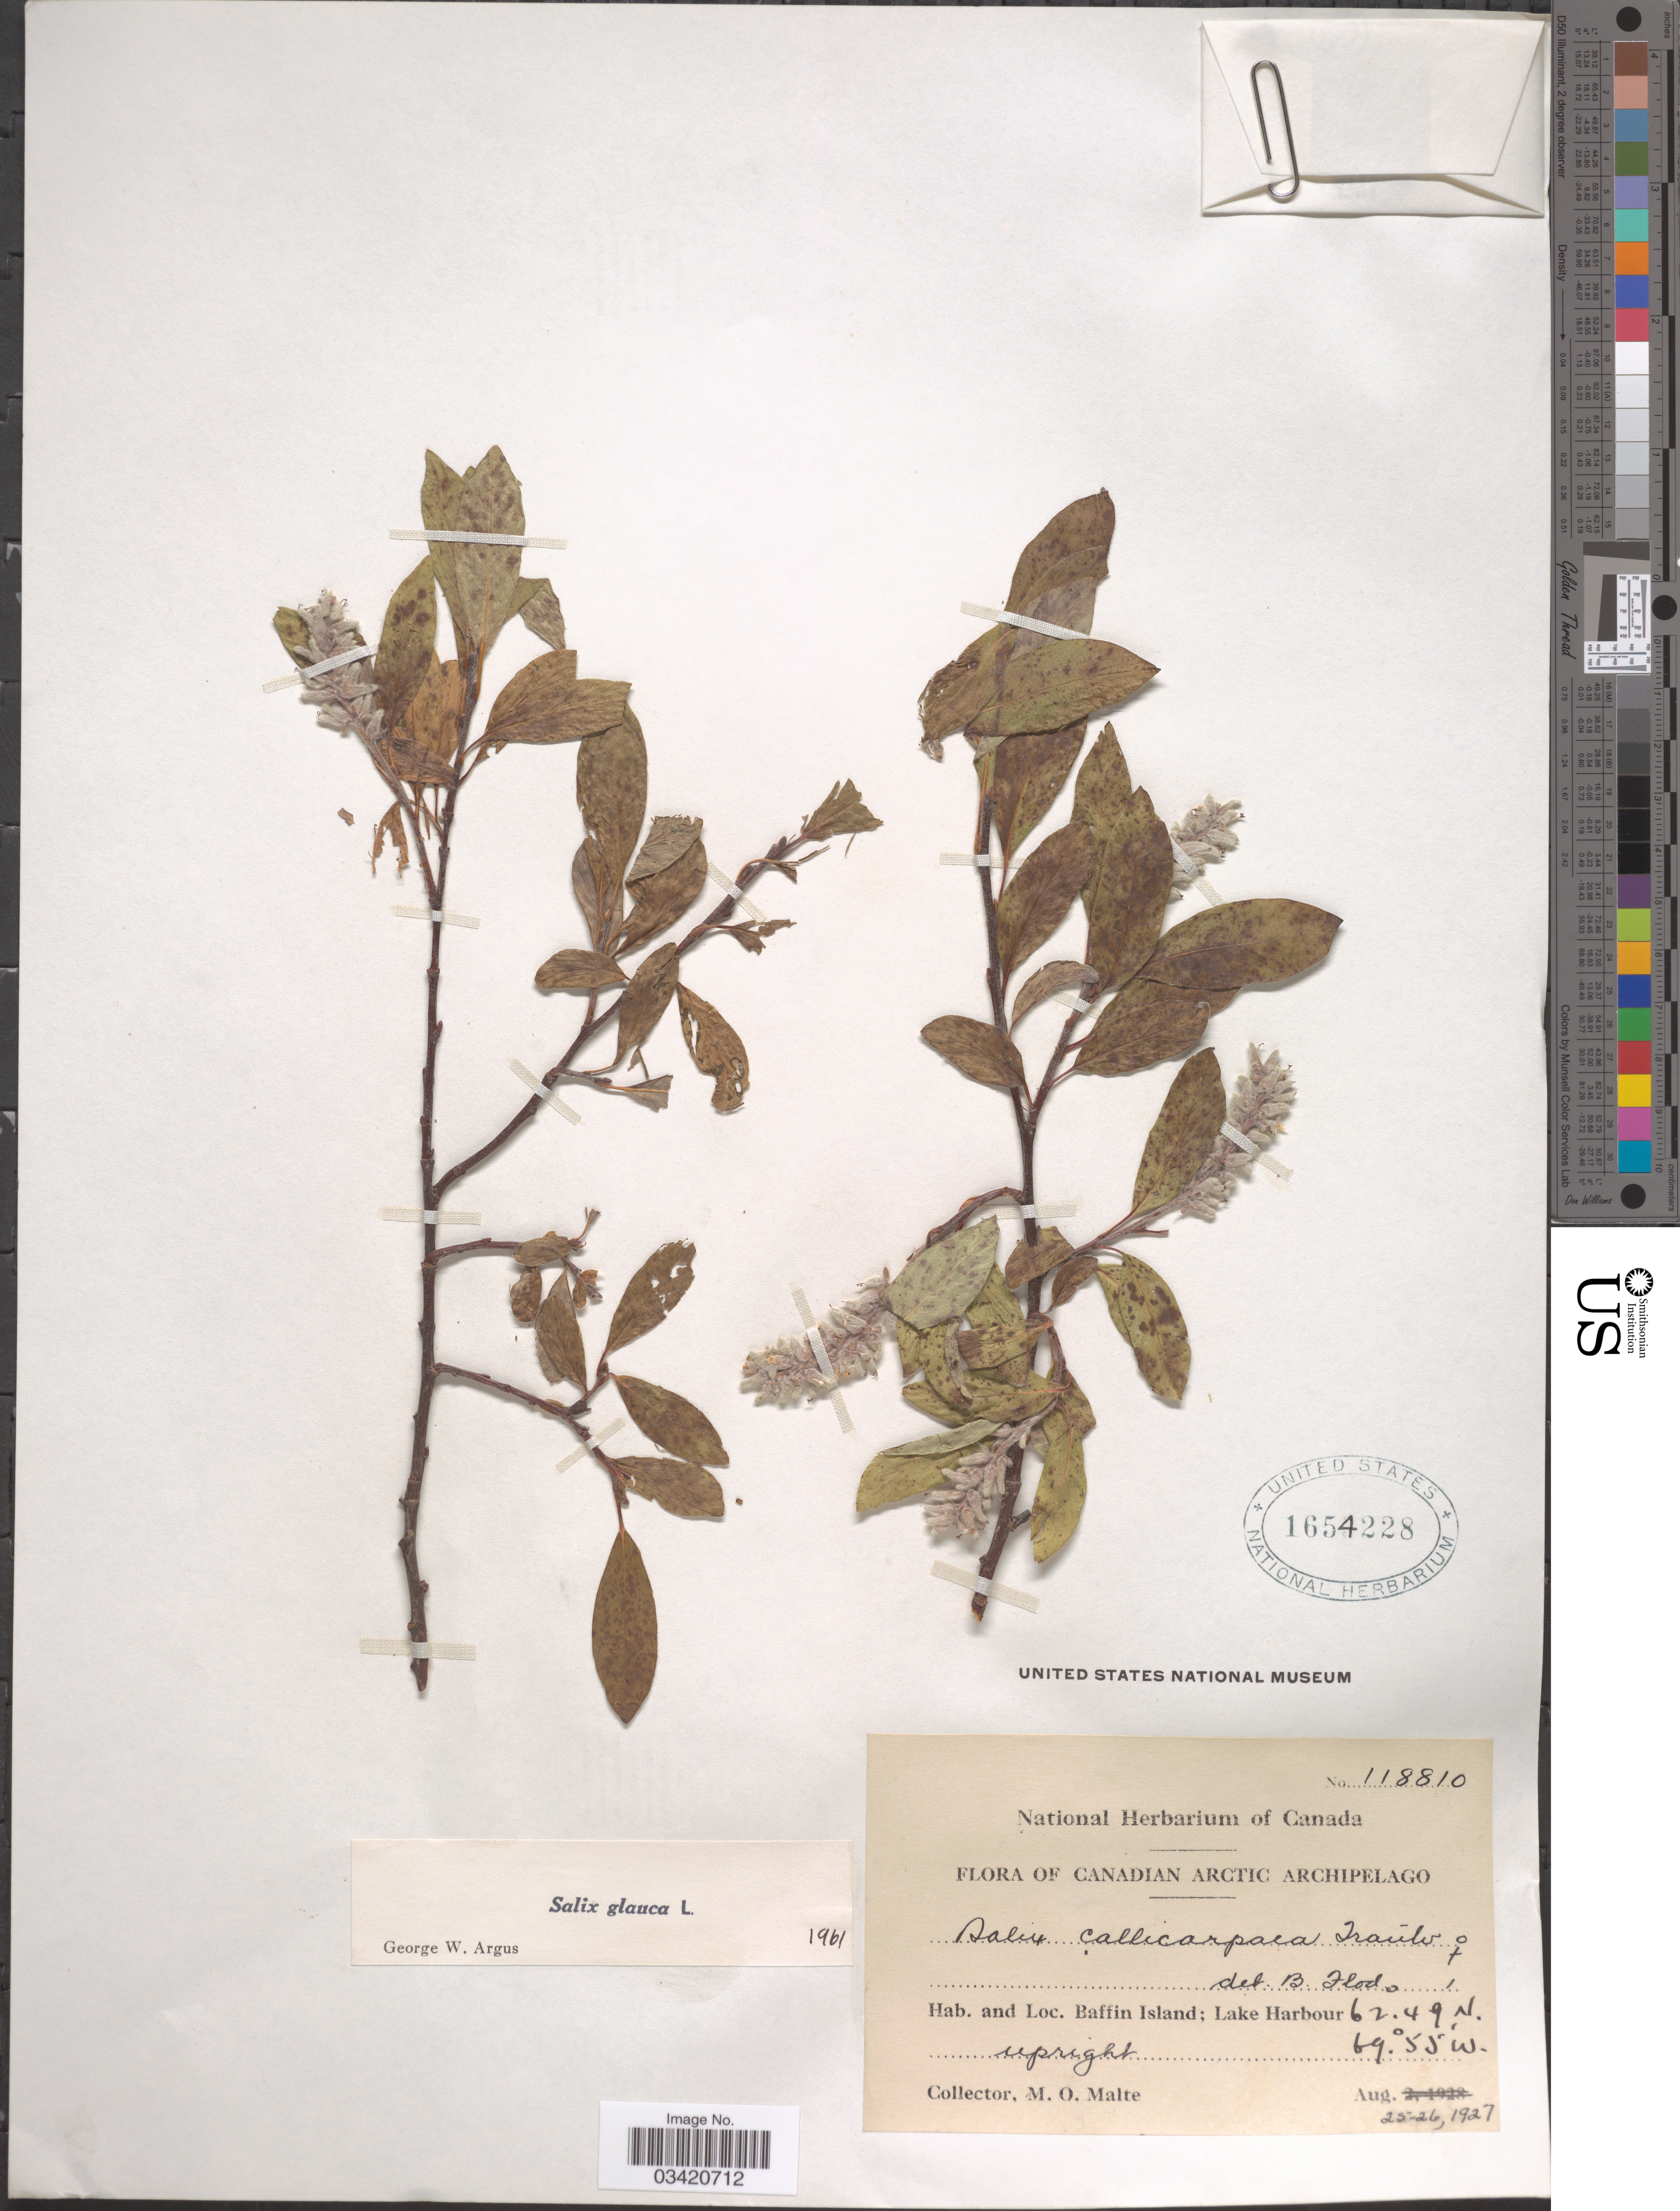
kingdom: Plantae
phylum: Tracheophyta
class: Magnoliopsida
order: Malpighiales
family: Salicaceae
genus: Salix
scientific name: Salix glauca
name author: L.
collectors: M. O. Malte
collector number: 118810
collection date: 1927-08-25/1927-08-26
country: Canada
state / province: Nunavut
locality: Canadian Arctic Archipelago. Baffin Island; Lake Harbour.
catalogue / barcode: US 1654228